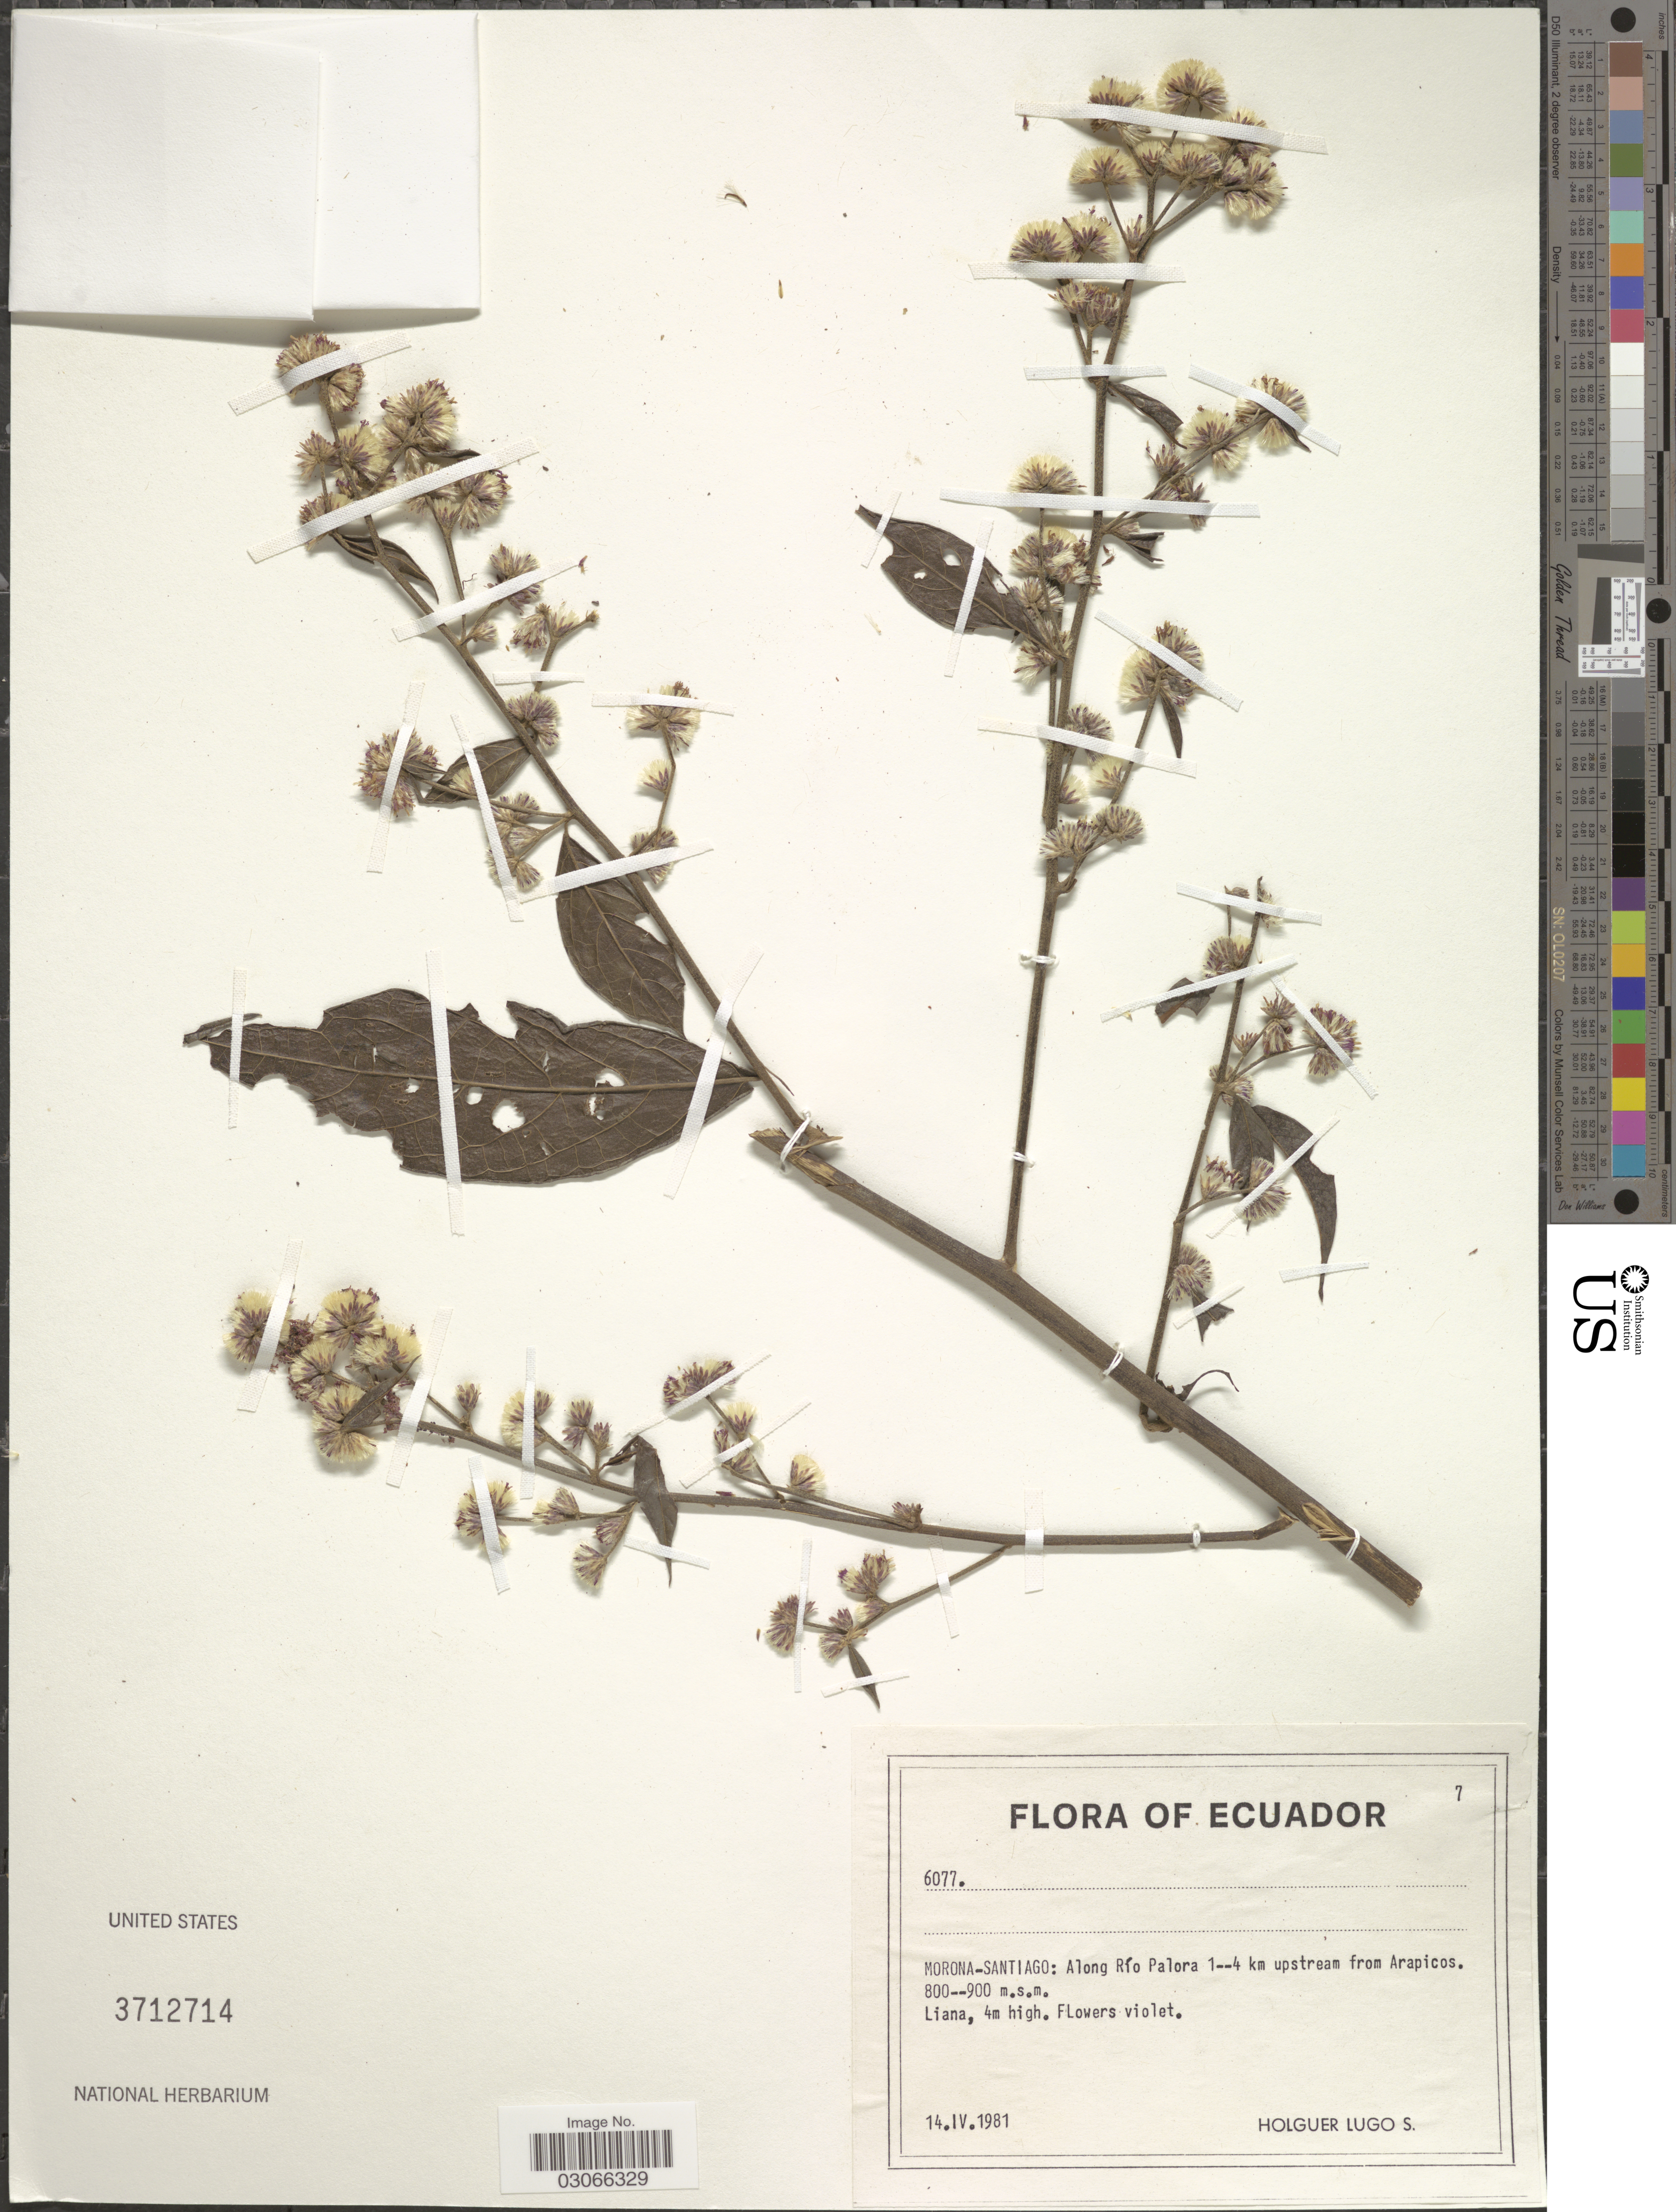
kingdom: Plantae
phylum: Tracheophyta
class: Magnoliopsida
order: Asterales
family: Asteraceae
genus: Lepidaploa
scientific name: Lepidaploa sp.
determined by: Ávila C., Fabio Andrés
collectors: H. Lugo S.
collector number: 6077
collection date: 1981-04-14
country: Ecuador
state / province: Morona-Santiago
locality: Along Río Palora 1--4 km upstream from Arapicos.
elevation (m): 800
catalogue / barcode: US 3712714